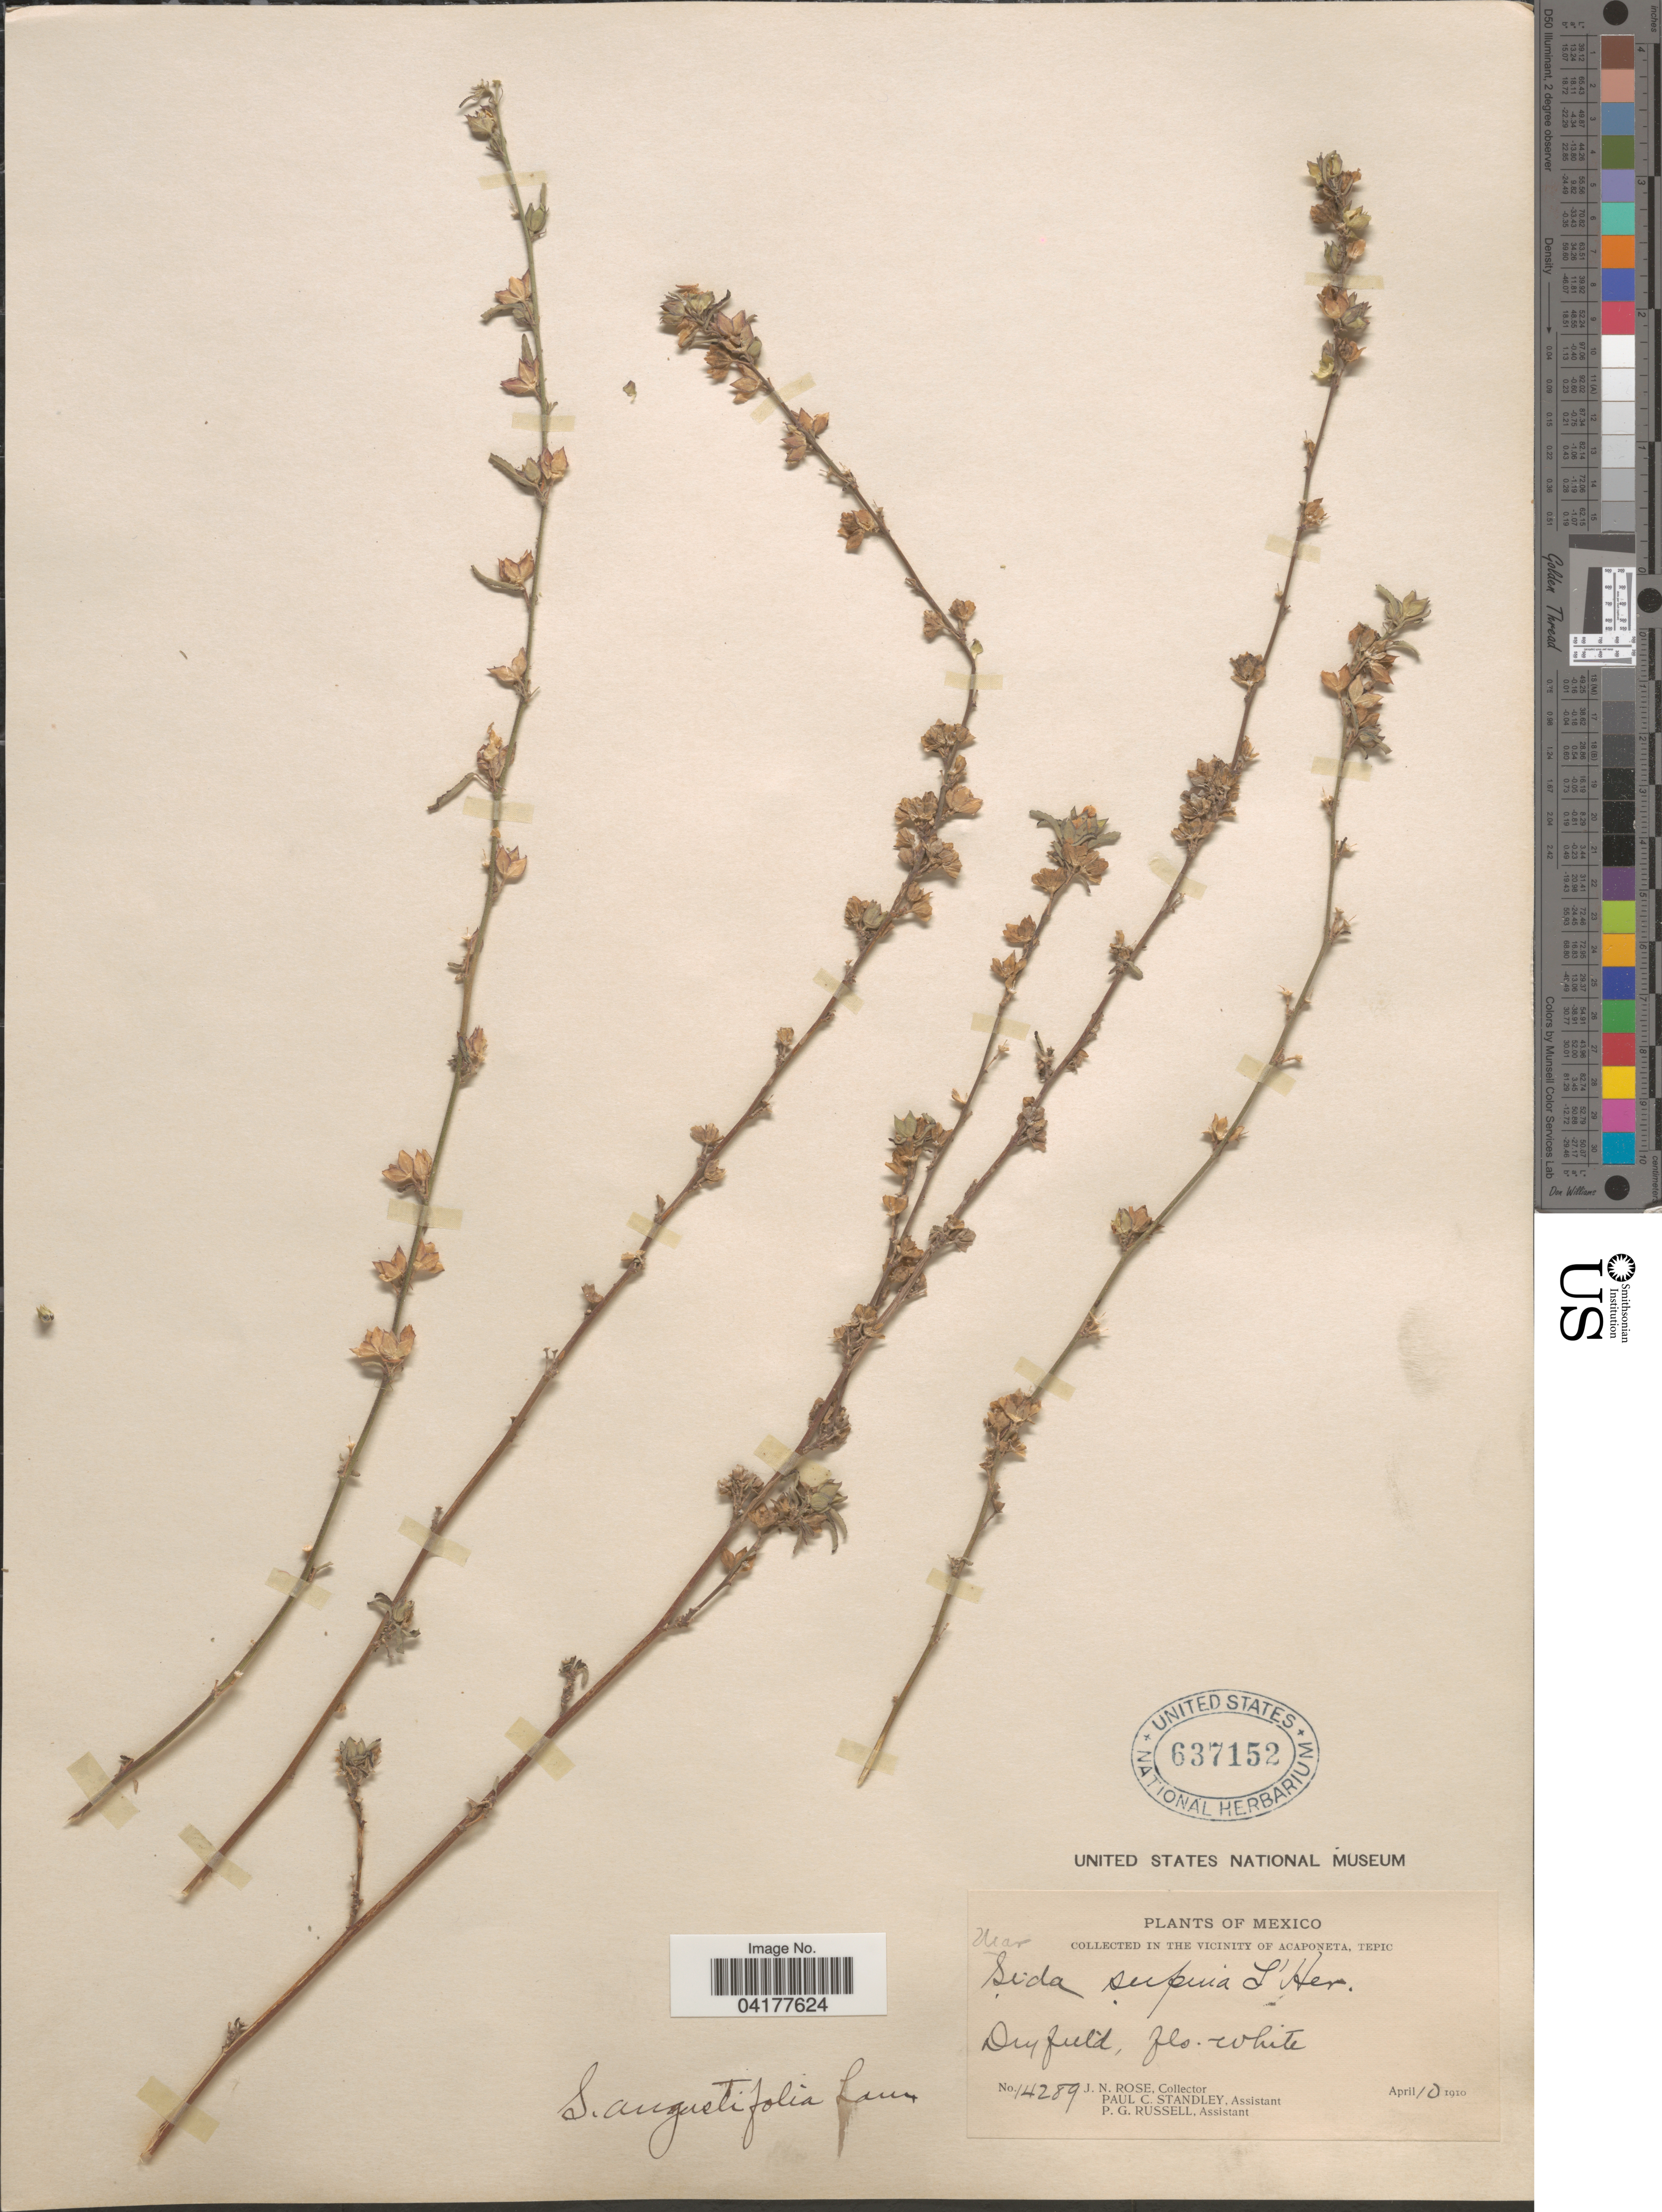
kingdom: Plantae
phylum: Tracheophyta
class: Magnoliopsida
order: Malvales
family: Malvaceae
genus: Sida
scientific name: Sida spinosa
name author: L.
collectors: J. N. Rose, P. C. Standley & P. G. Russell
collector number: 14289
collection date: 1910-04-10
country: Mexico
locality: In the vicinity of Acaponeta, Tepic.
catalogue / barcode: US 637152